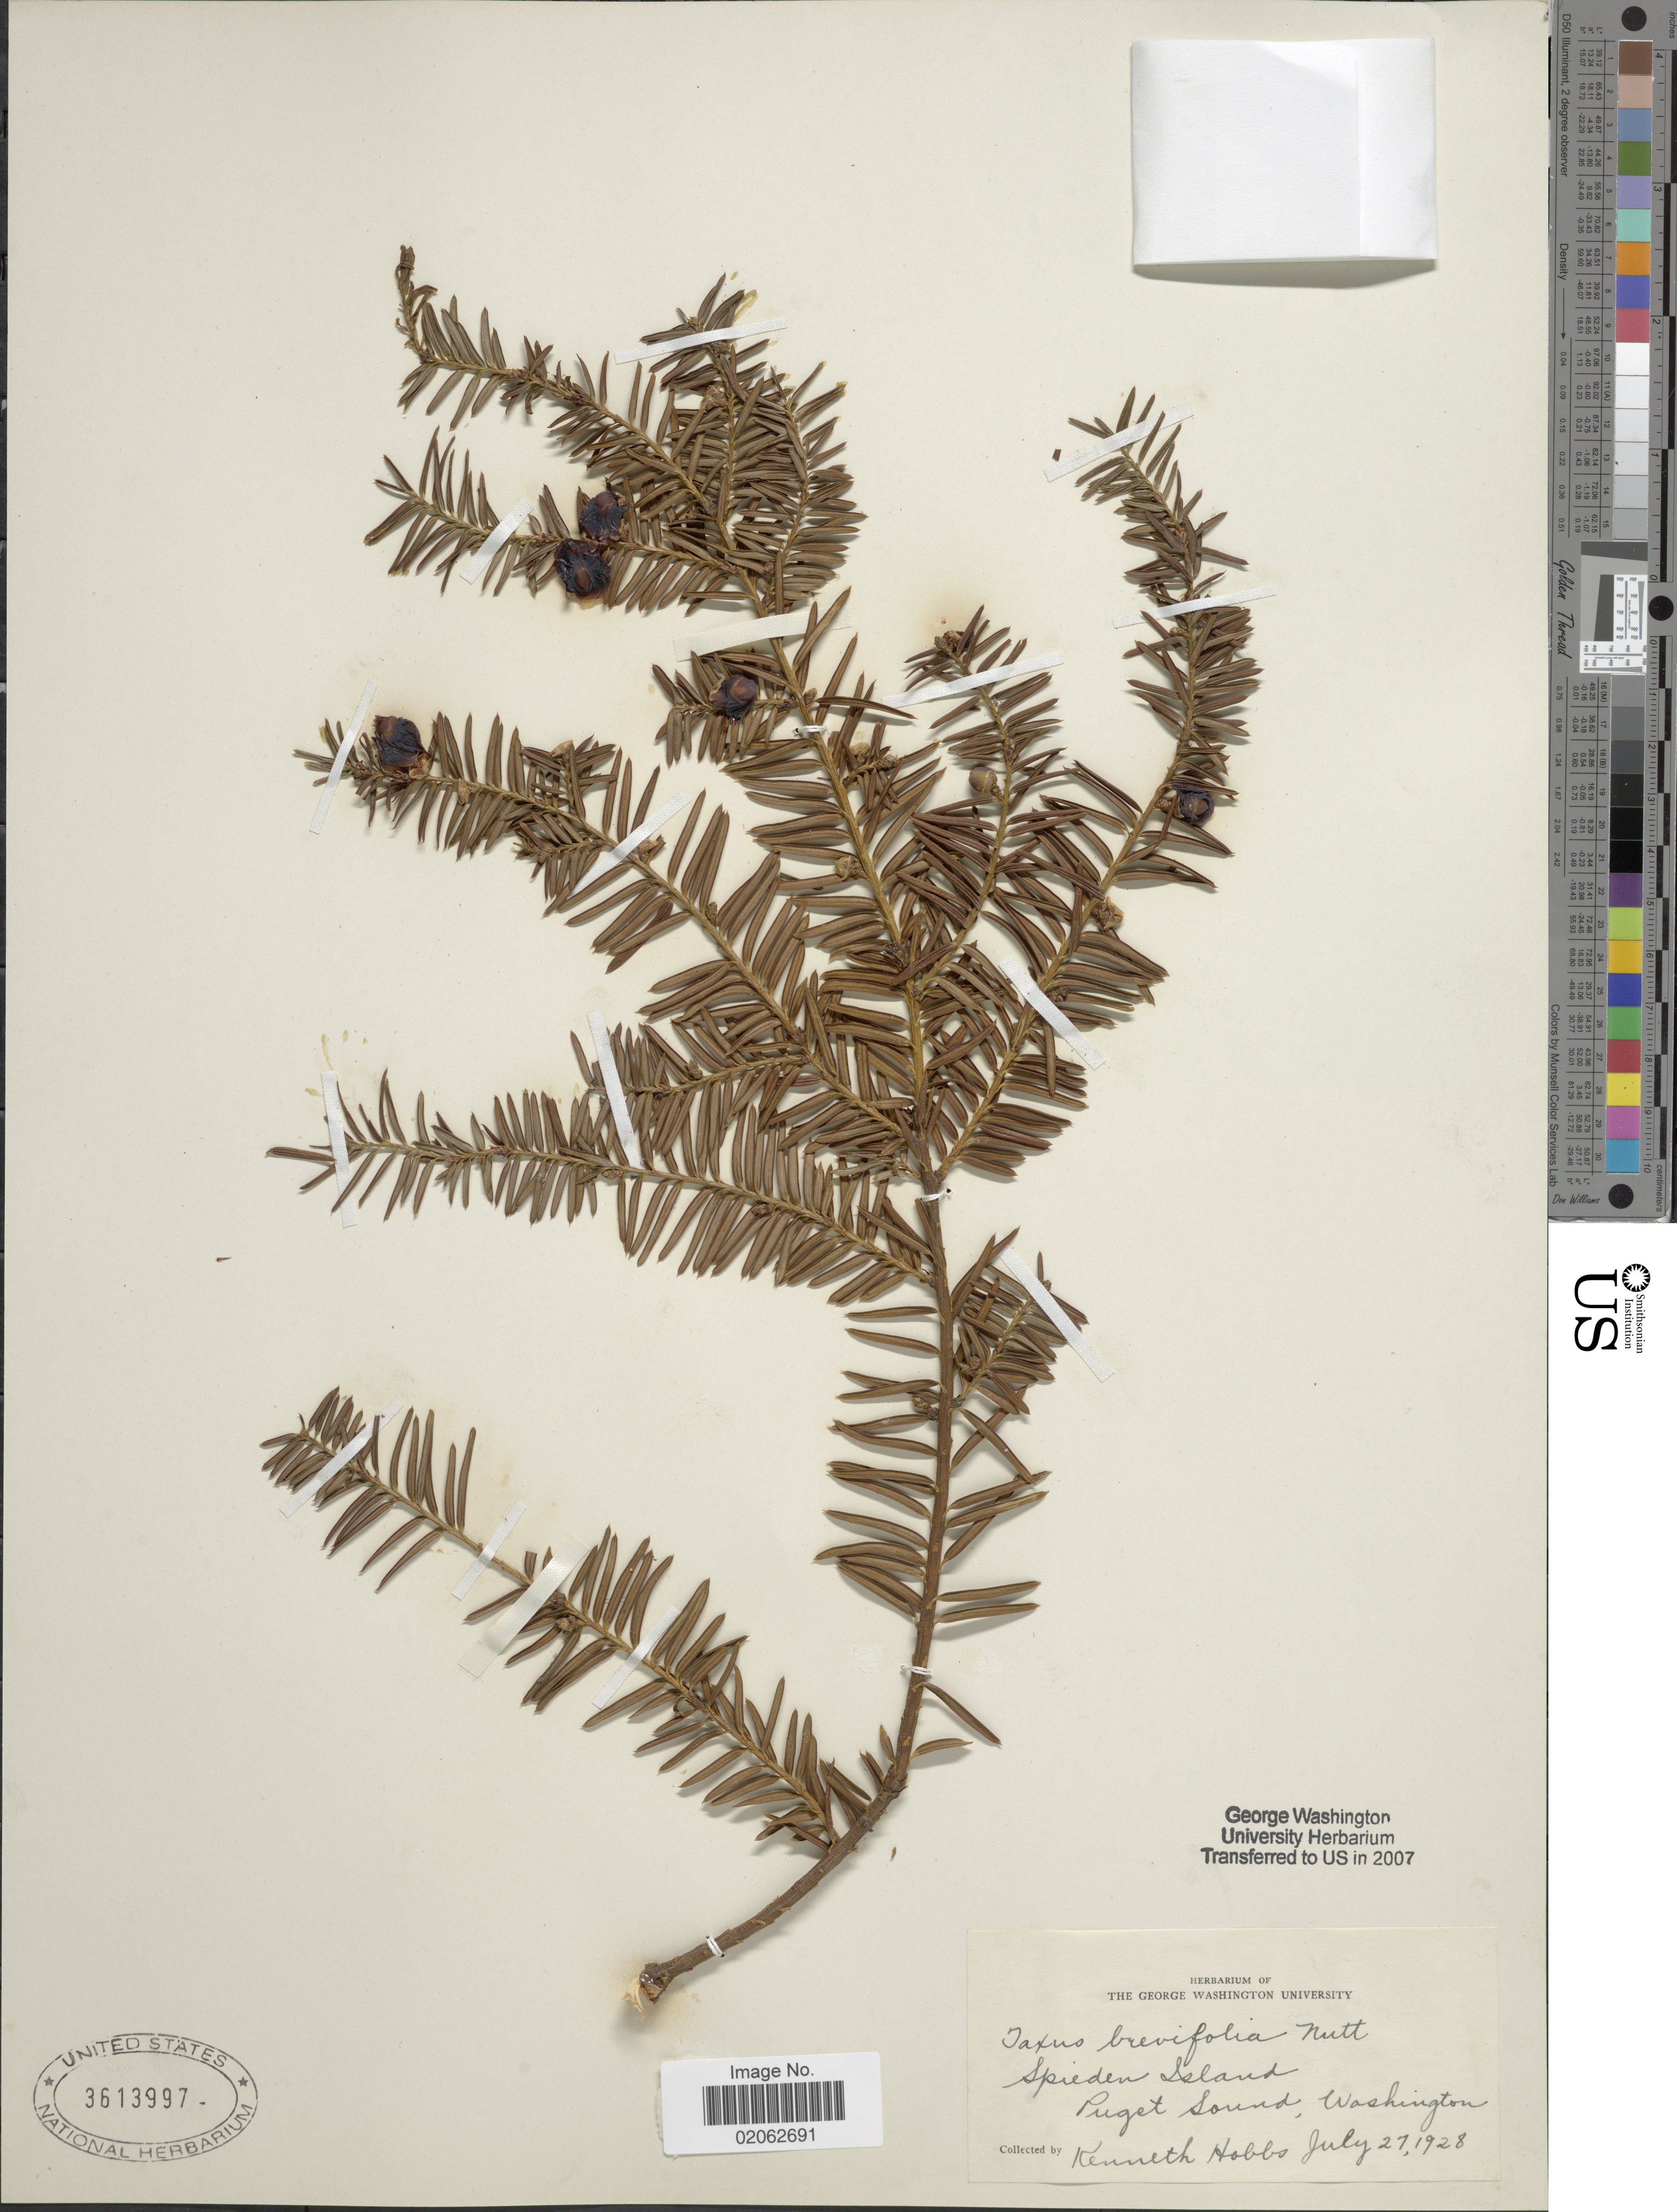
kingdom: Plantae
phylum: Tracheophyta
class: Pinopsida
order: Pinales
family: Taxaceae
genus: Taxus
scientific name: Taxus brevifolia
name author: Nutt.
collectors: K. Hobbs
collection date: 1928-07-27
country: United States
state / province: Washington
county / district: King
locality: Spieden Island, Puget Sound, Washington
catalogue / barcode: US 3613997